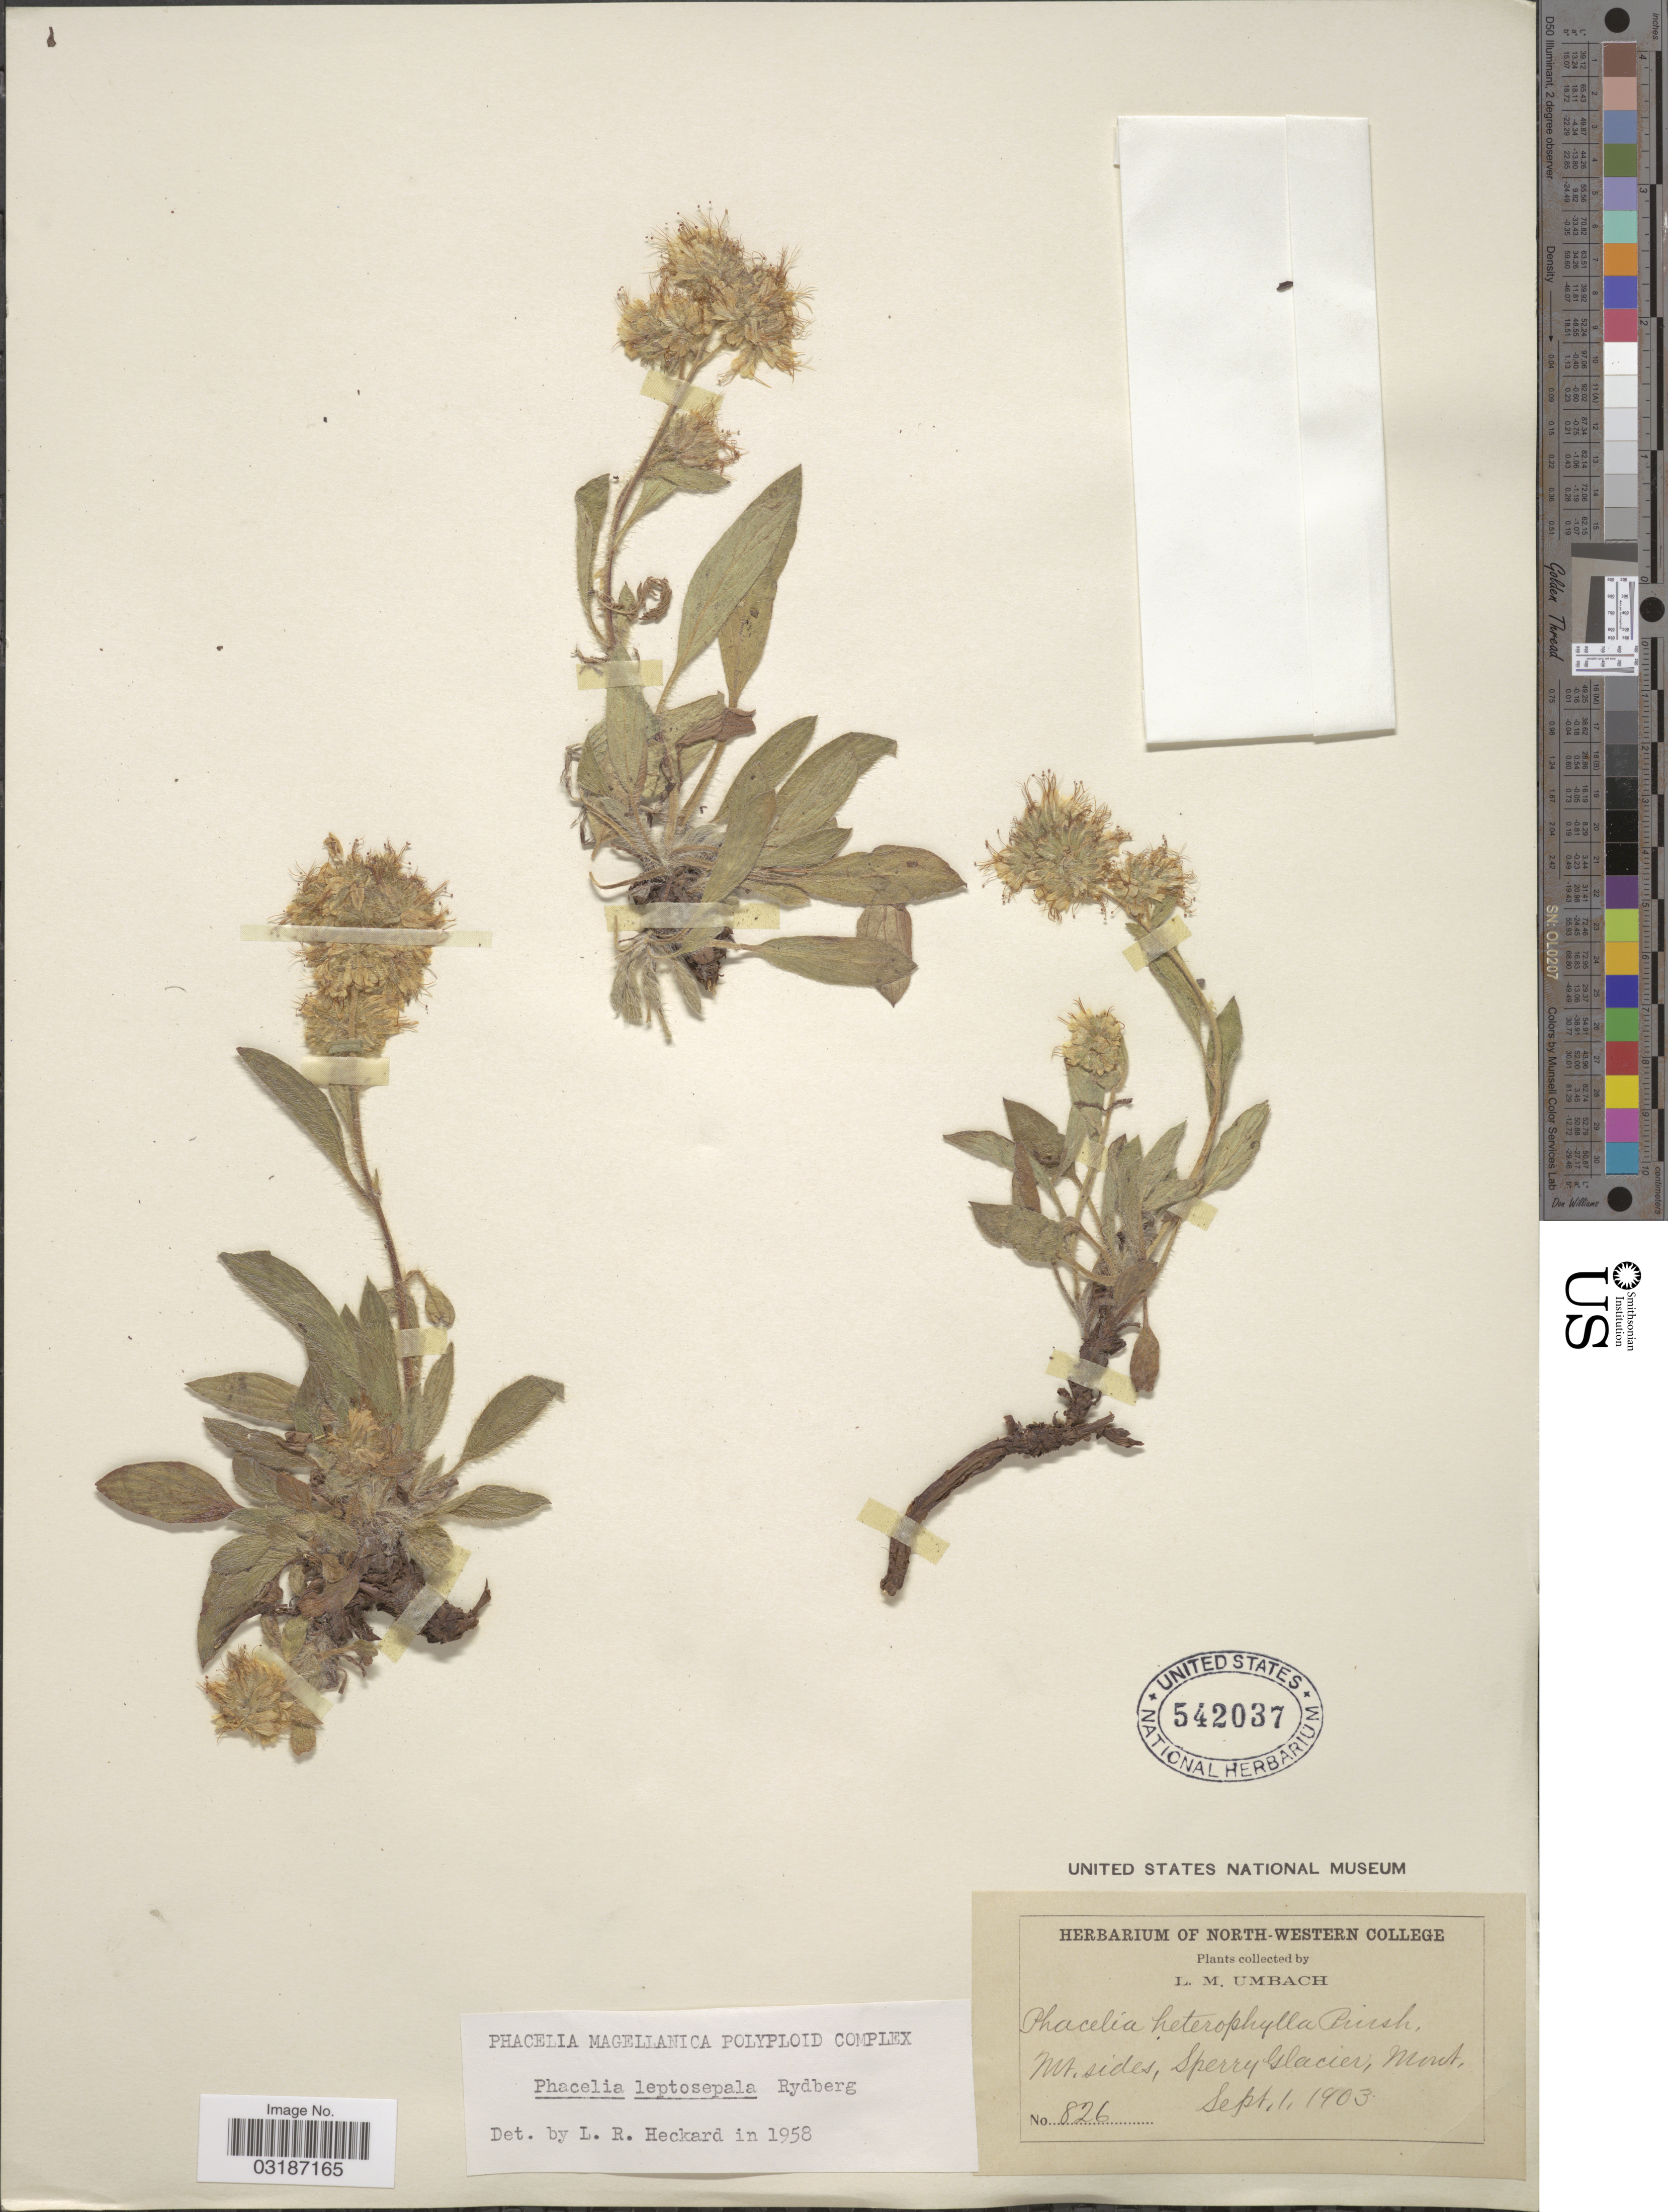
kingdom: Plantae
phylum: Tracheophyta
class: Magnoliopsida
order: Boraginales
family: Hydrophyllaceae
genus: Phacelia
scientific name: Phacelia leptosepala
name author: Rydb.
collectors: L. M. Umbach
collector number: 826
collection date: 1903-09-01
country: United States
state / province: Montana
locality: Mt. sides, Sperry Glacier.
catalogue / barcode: US 542037